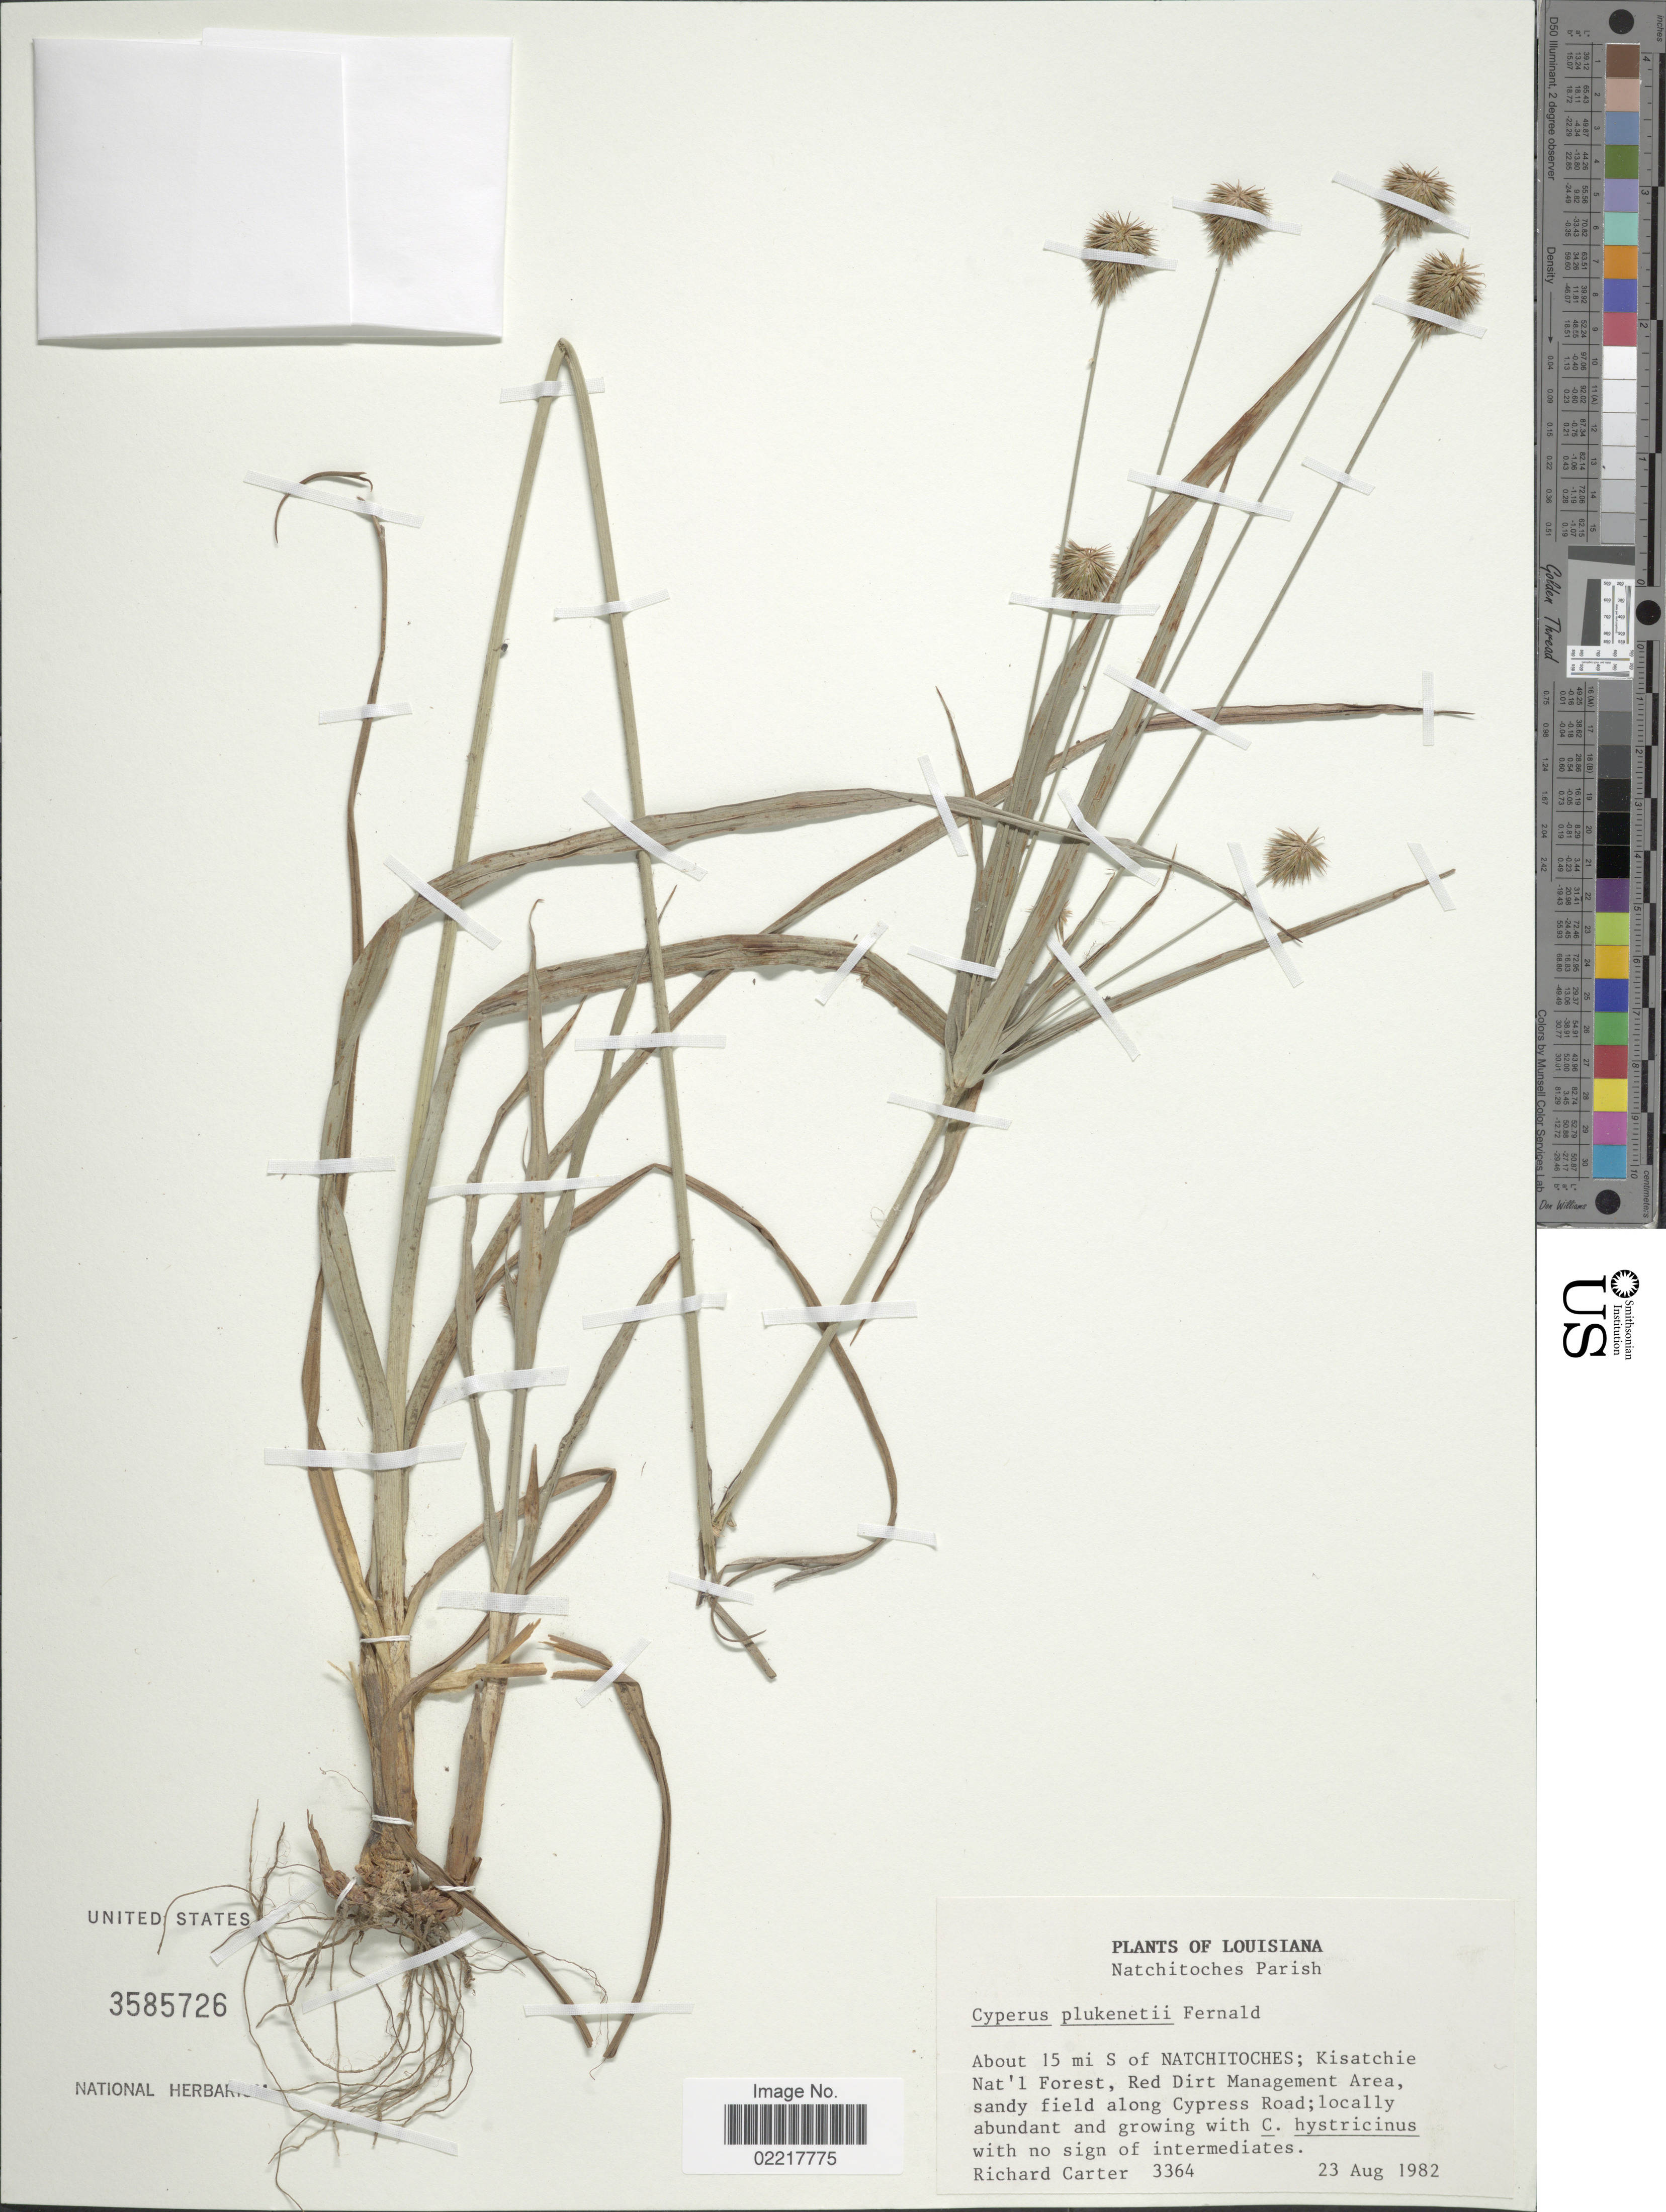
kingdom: Plantae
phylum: Tracheophyta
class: Liliopsida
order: Poales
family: Cyperaceae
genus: Cyperus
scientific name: Cyperus plukenetii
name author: Fernald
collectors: R. Carter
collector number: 3364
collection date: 1982-08-23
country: United States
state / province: Louisiana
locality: About 15 mi S of Natchitoches; Kisatchie Nat'l Forest, Red Dirt Management Area, sandy field along Cypress Road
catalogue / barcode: US 3585726